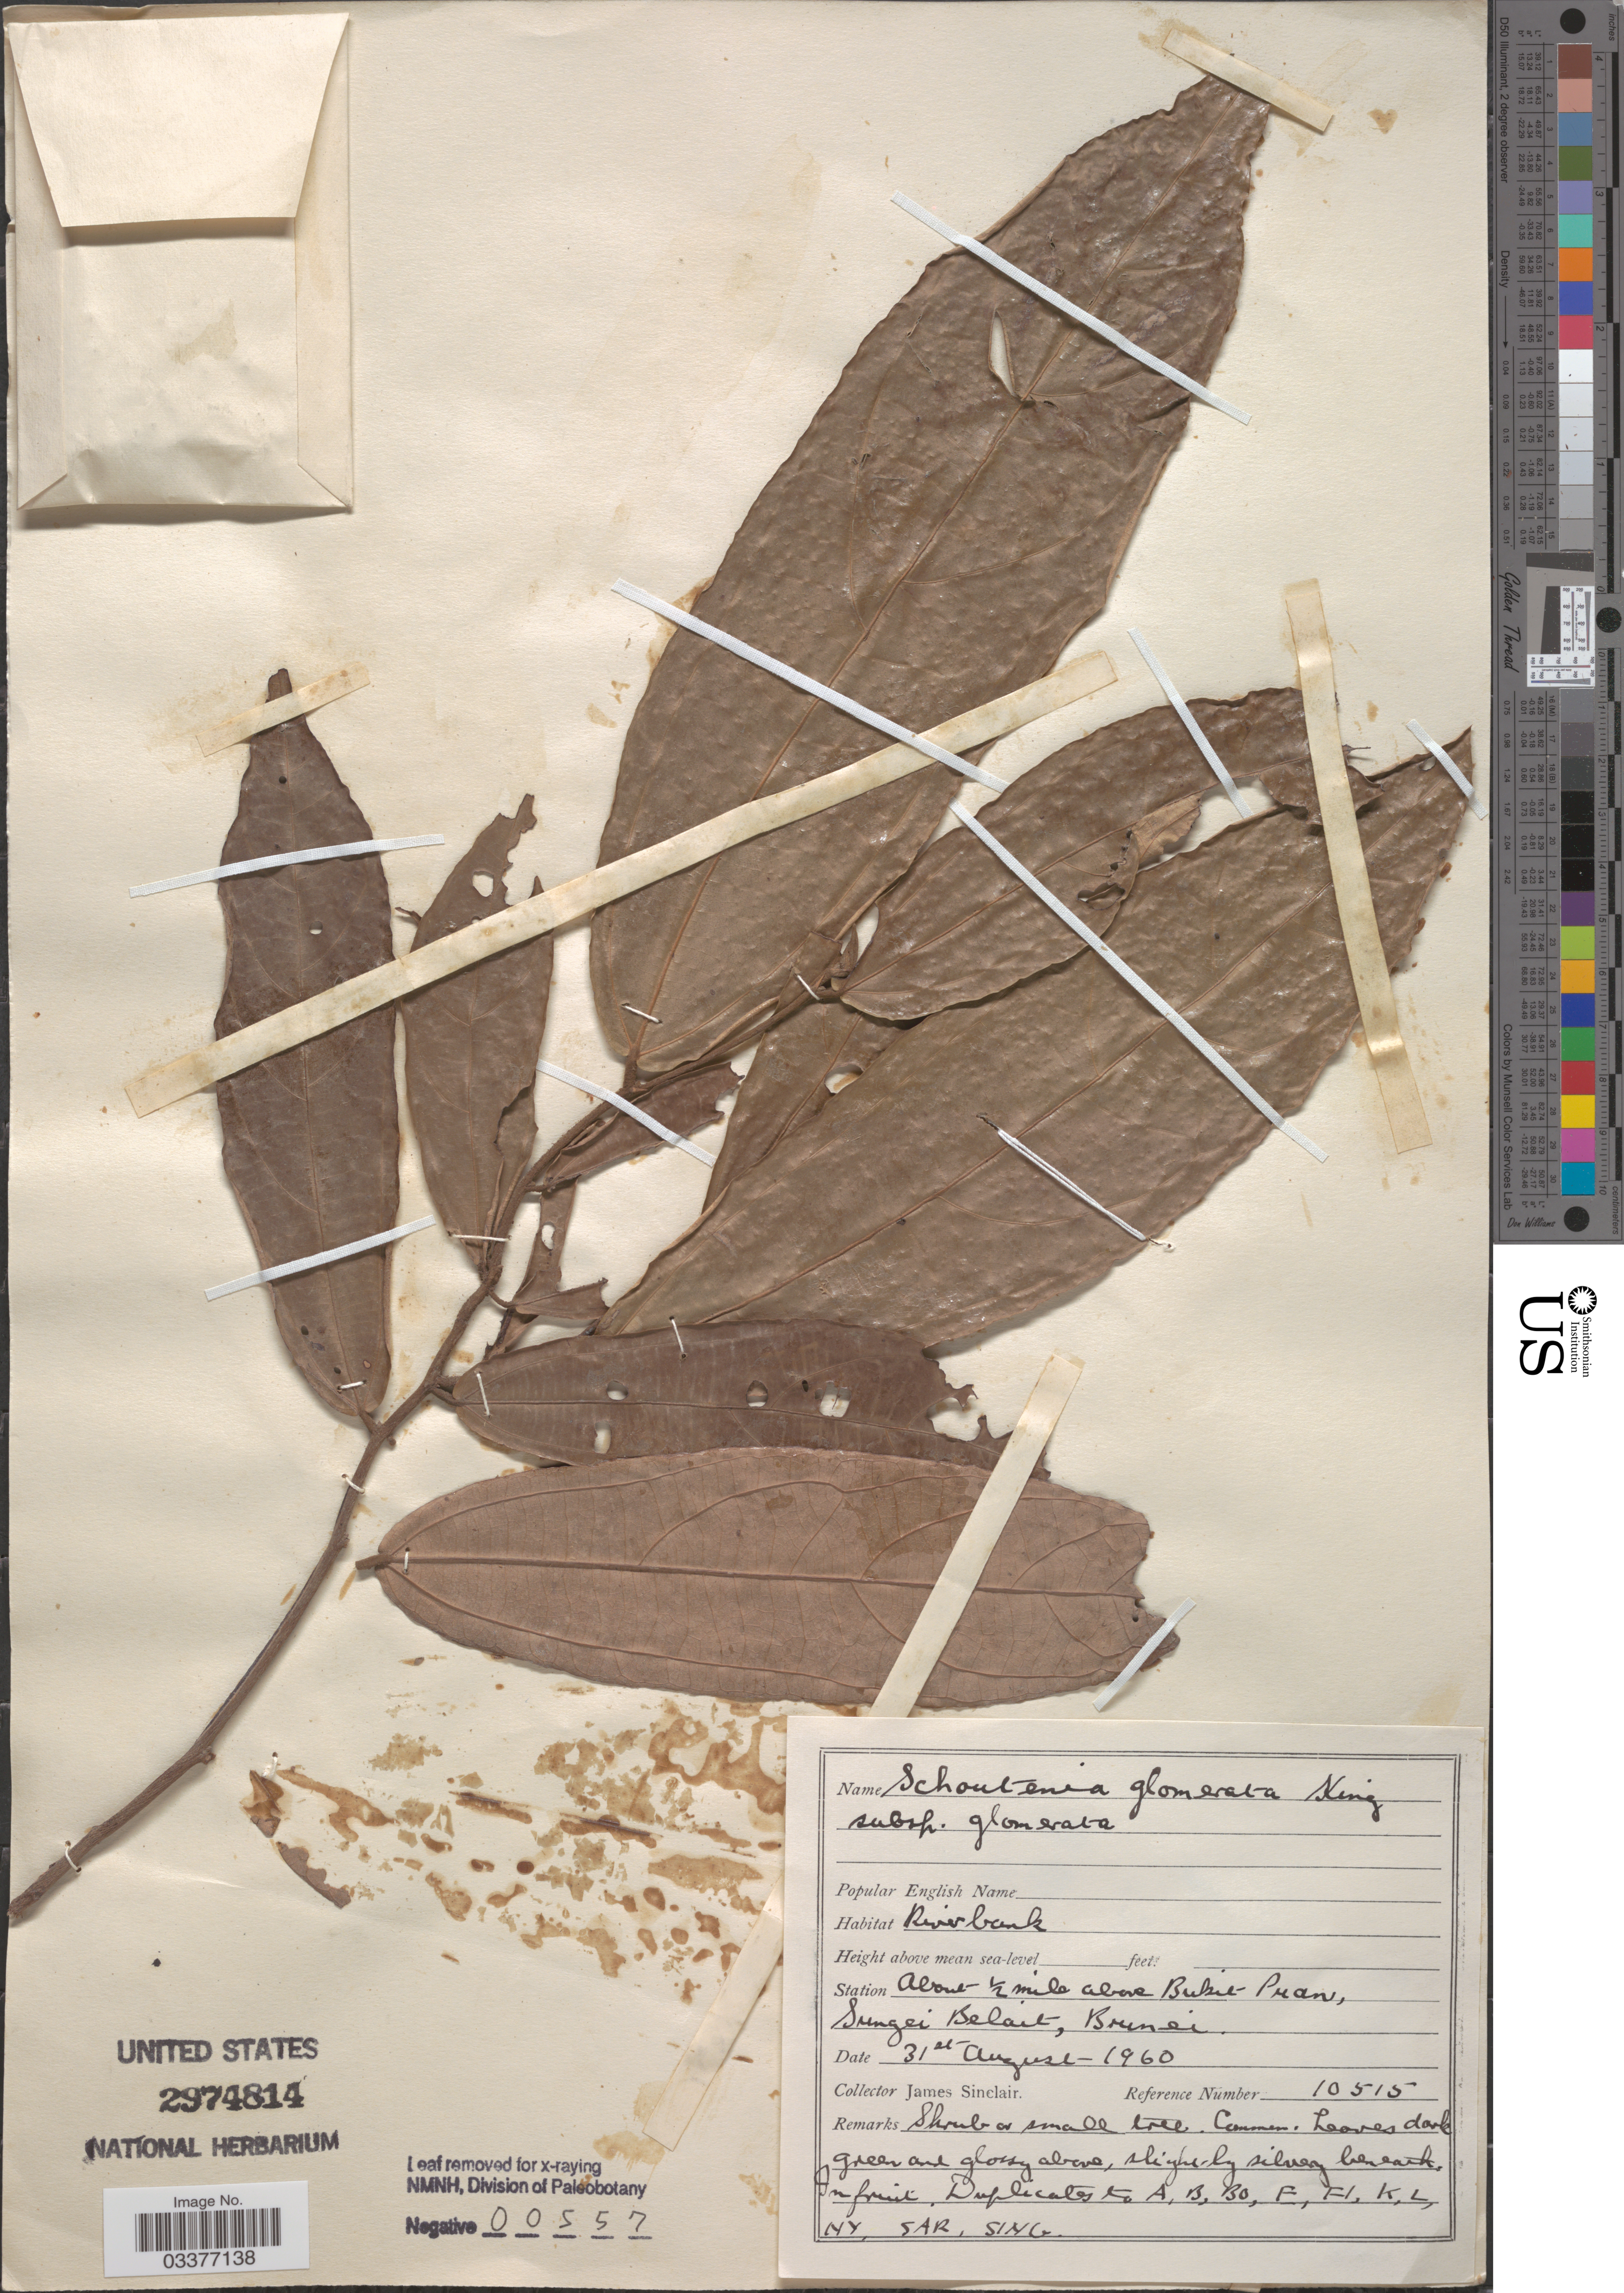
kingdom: Plantae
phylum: Tracheophyta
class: Magnoliopsida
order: Malvales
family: Malvaceae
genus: Schoutenia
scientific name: Schoutenia glomerata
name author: King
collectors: J. Sinclair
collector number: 10515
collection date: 1960-08-31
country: Brunei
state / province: Belait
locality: Station about ½ mile above Bukit Puan, Sungei Belait.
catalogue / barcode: US 2974814